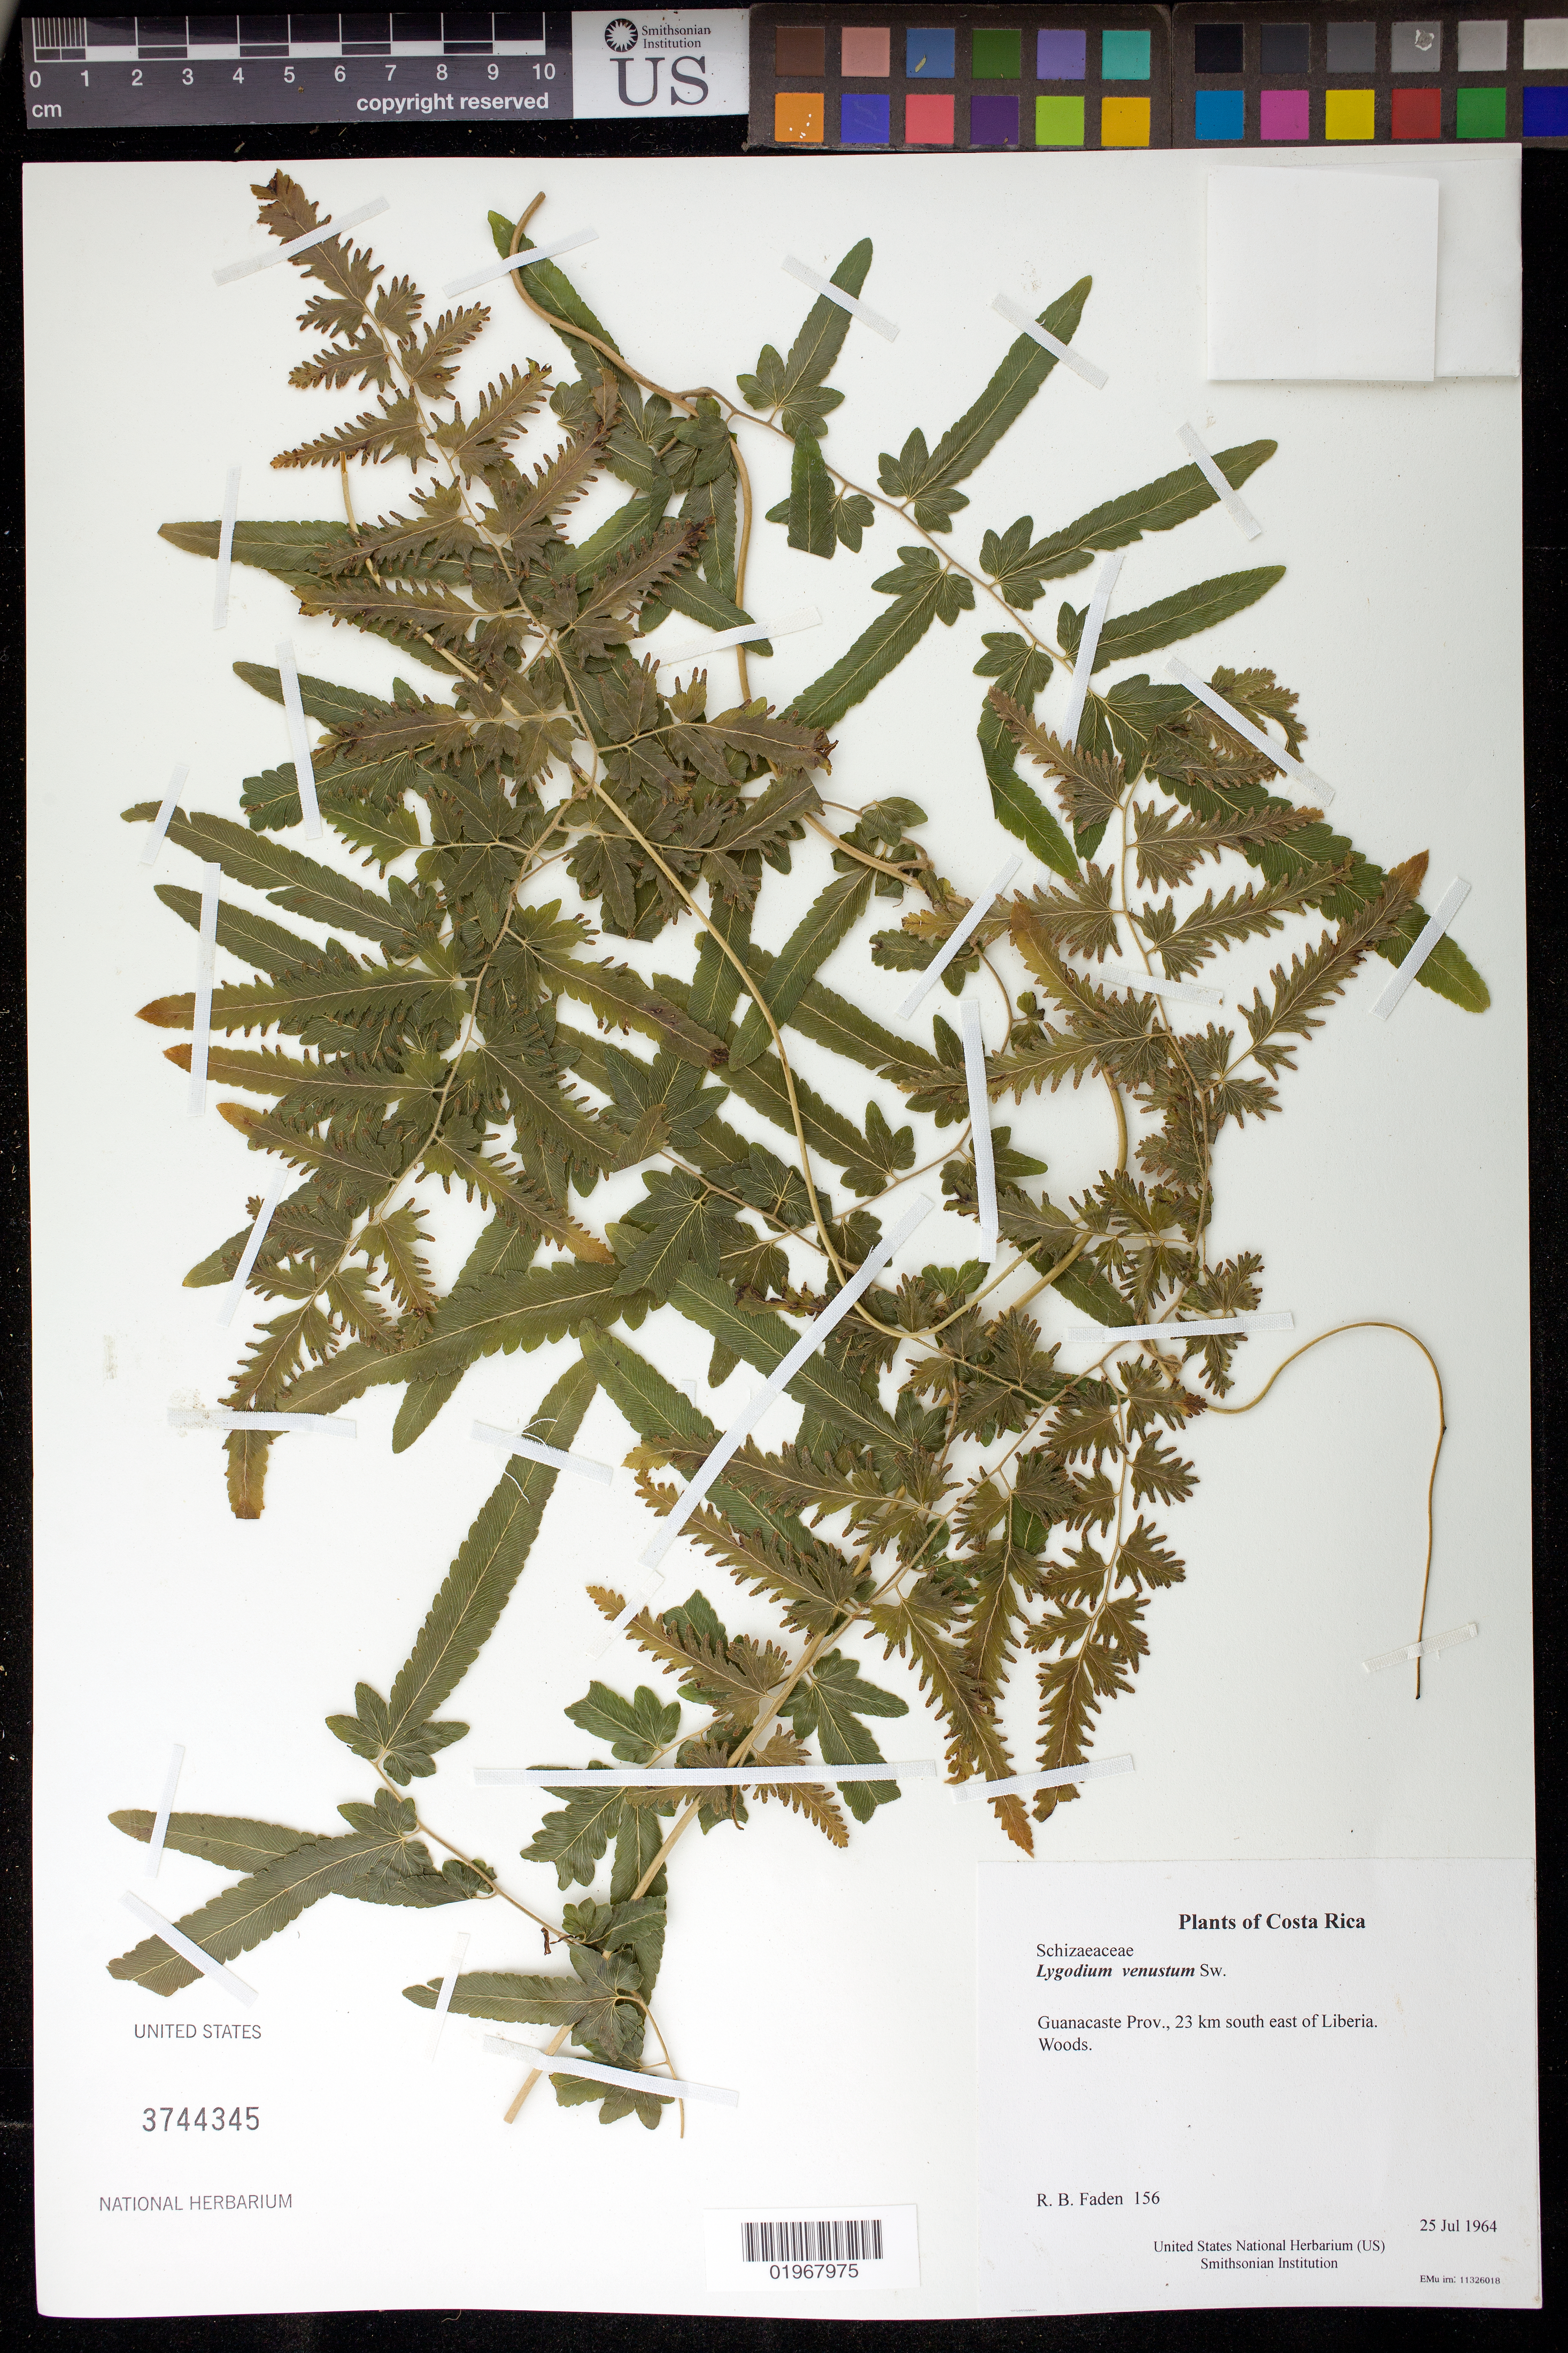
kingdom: Plantae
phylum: Tracheophyta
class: Polypodiopsida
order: Schizaeales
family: Lygodiaceae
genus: Lygodium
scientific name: Lygodium venustum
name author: Sw.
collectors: R. B. Faden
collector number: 156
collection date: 1964-07-25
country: Costa Rica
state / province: Guanacaste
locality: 23 km south east of Liberia.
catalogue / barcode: US 3744345